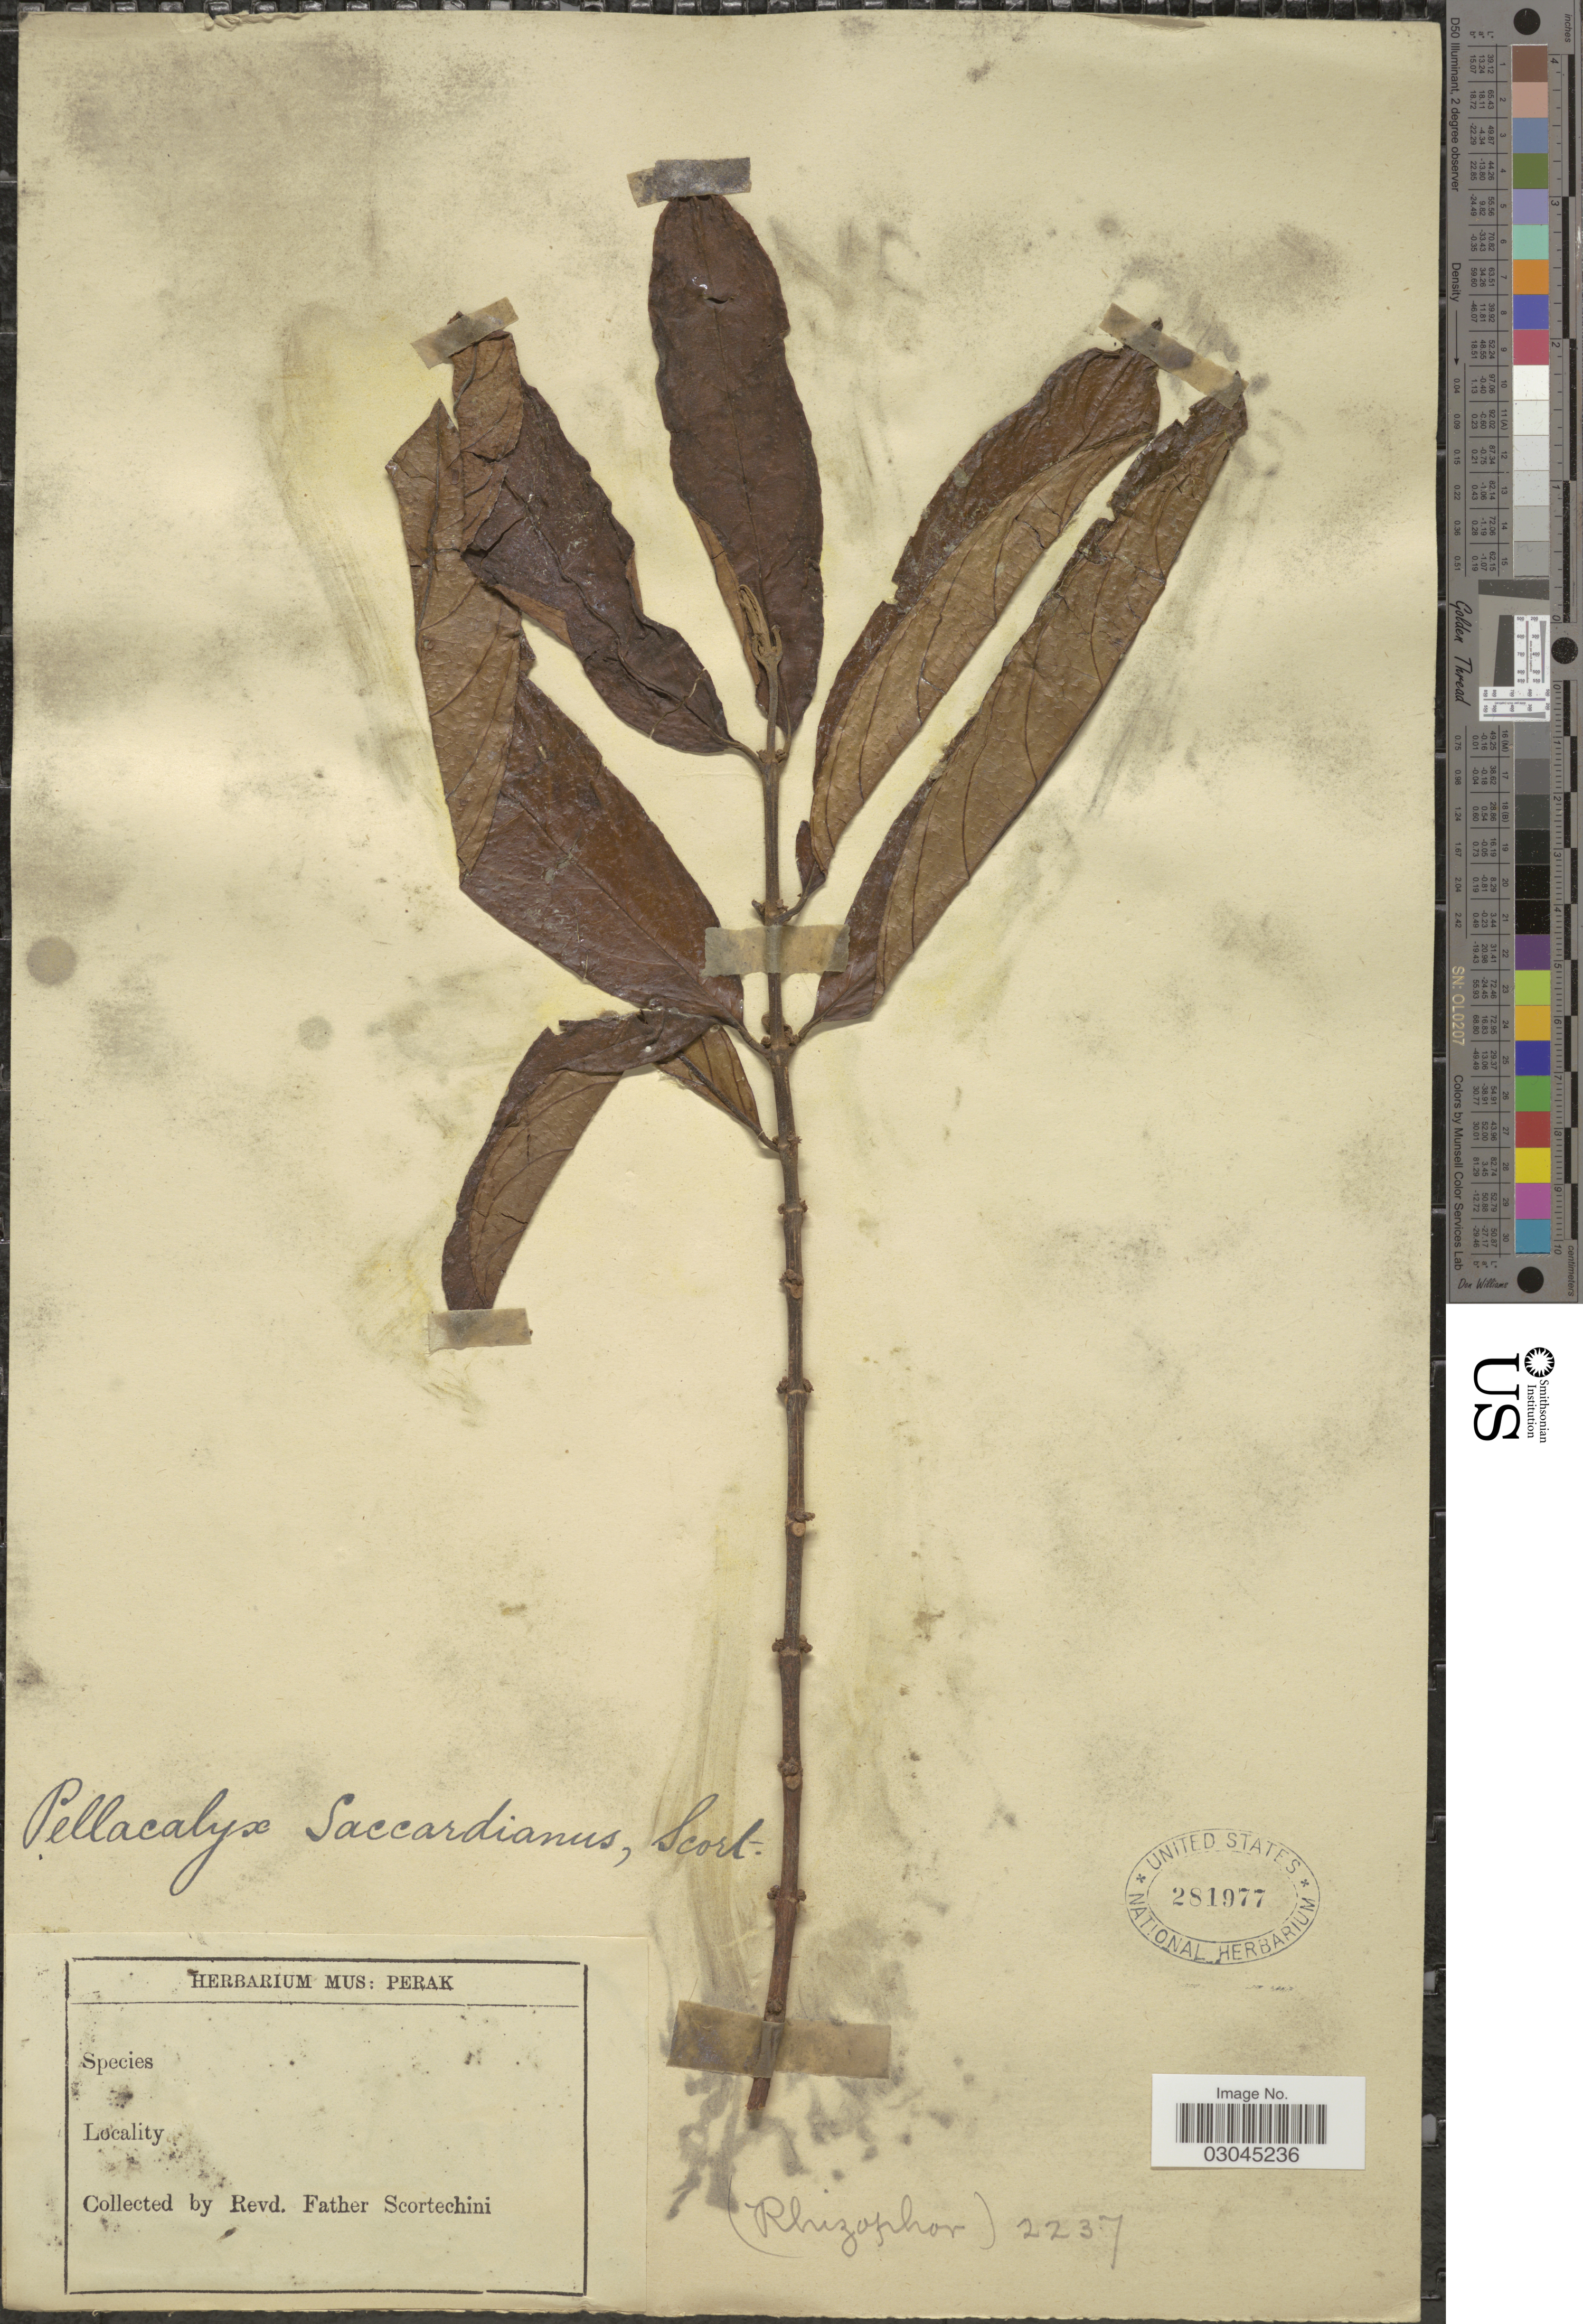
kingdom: Plantae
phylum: Tracheophyta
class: Magnoliopsida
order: Malpighiales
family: Rhizophoraceae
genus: Pellacalyx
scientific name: Pellacalyx saccardianus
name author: Scort.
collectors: Fr. Scortechini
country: Malaysia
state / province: Perak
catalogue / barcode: US 281977